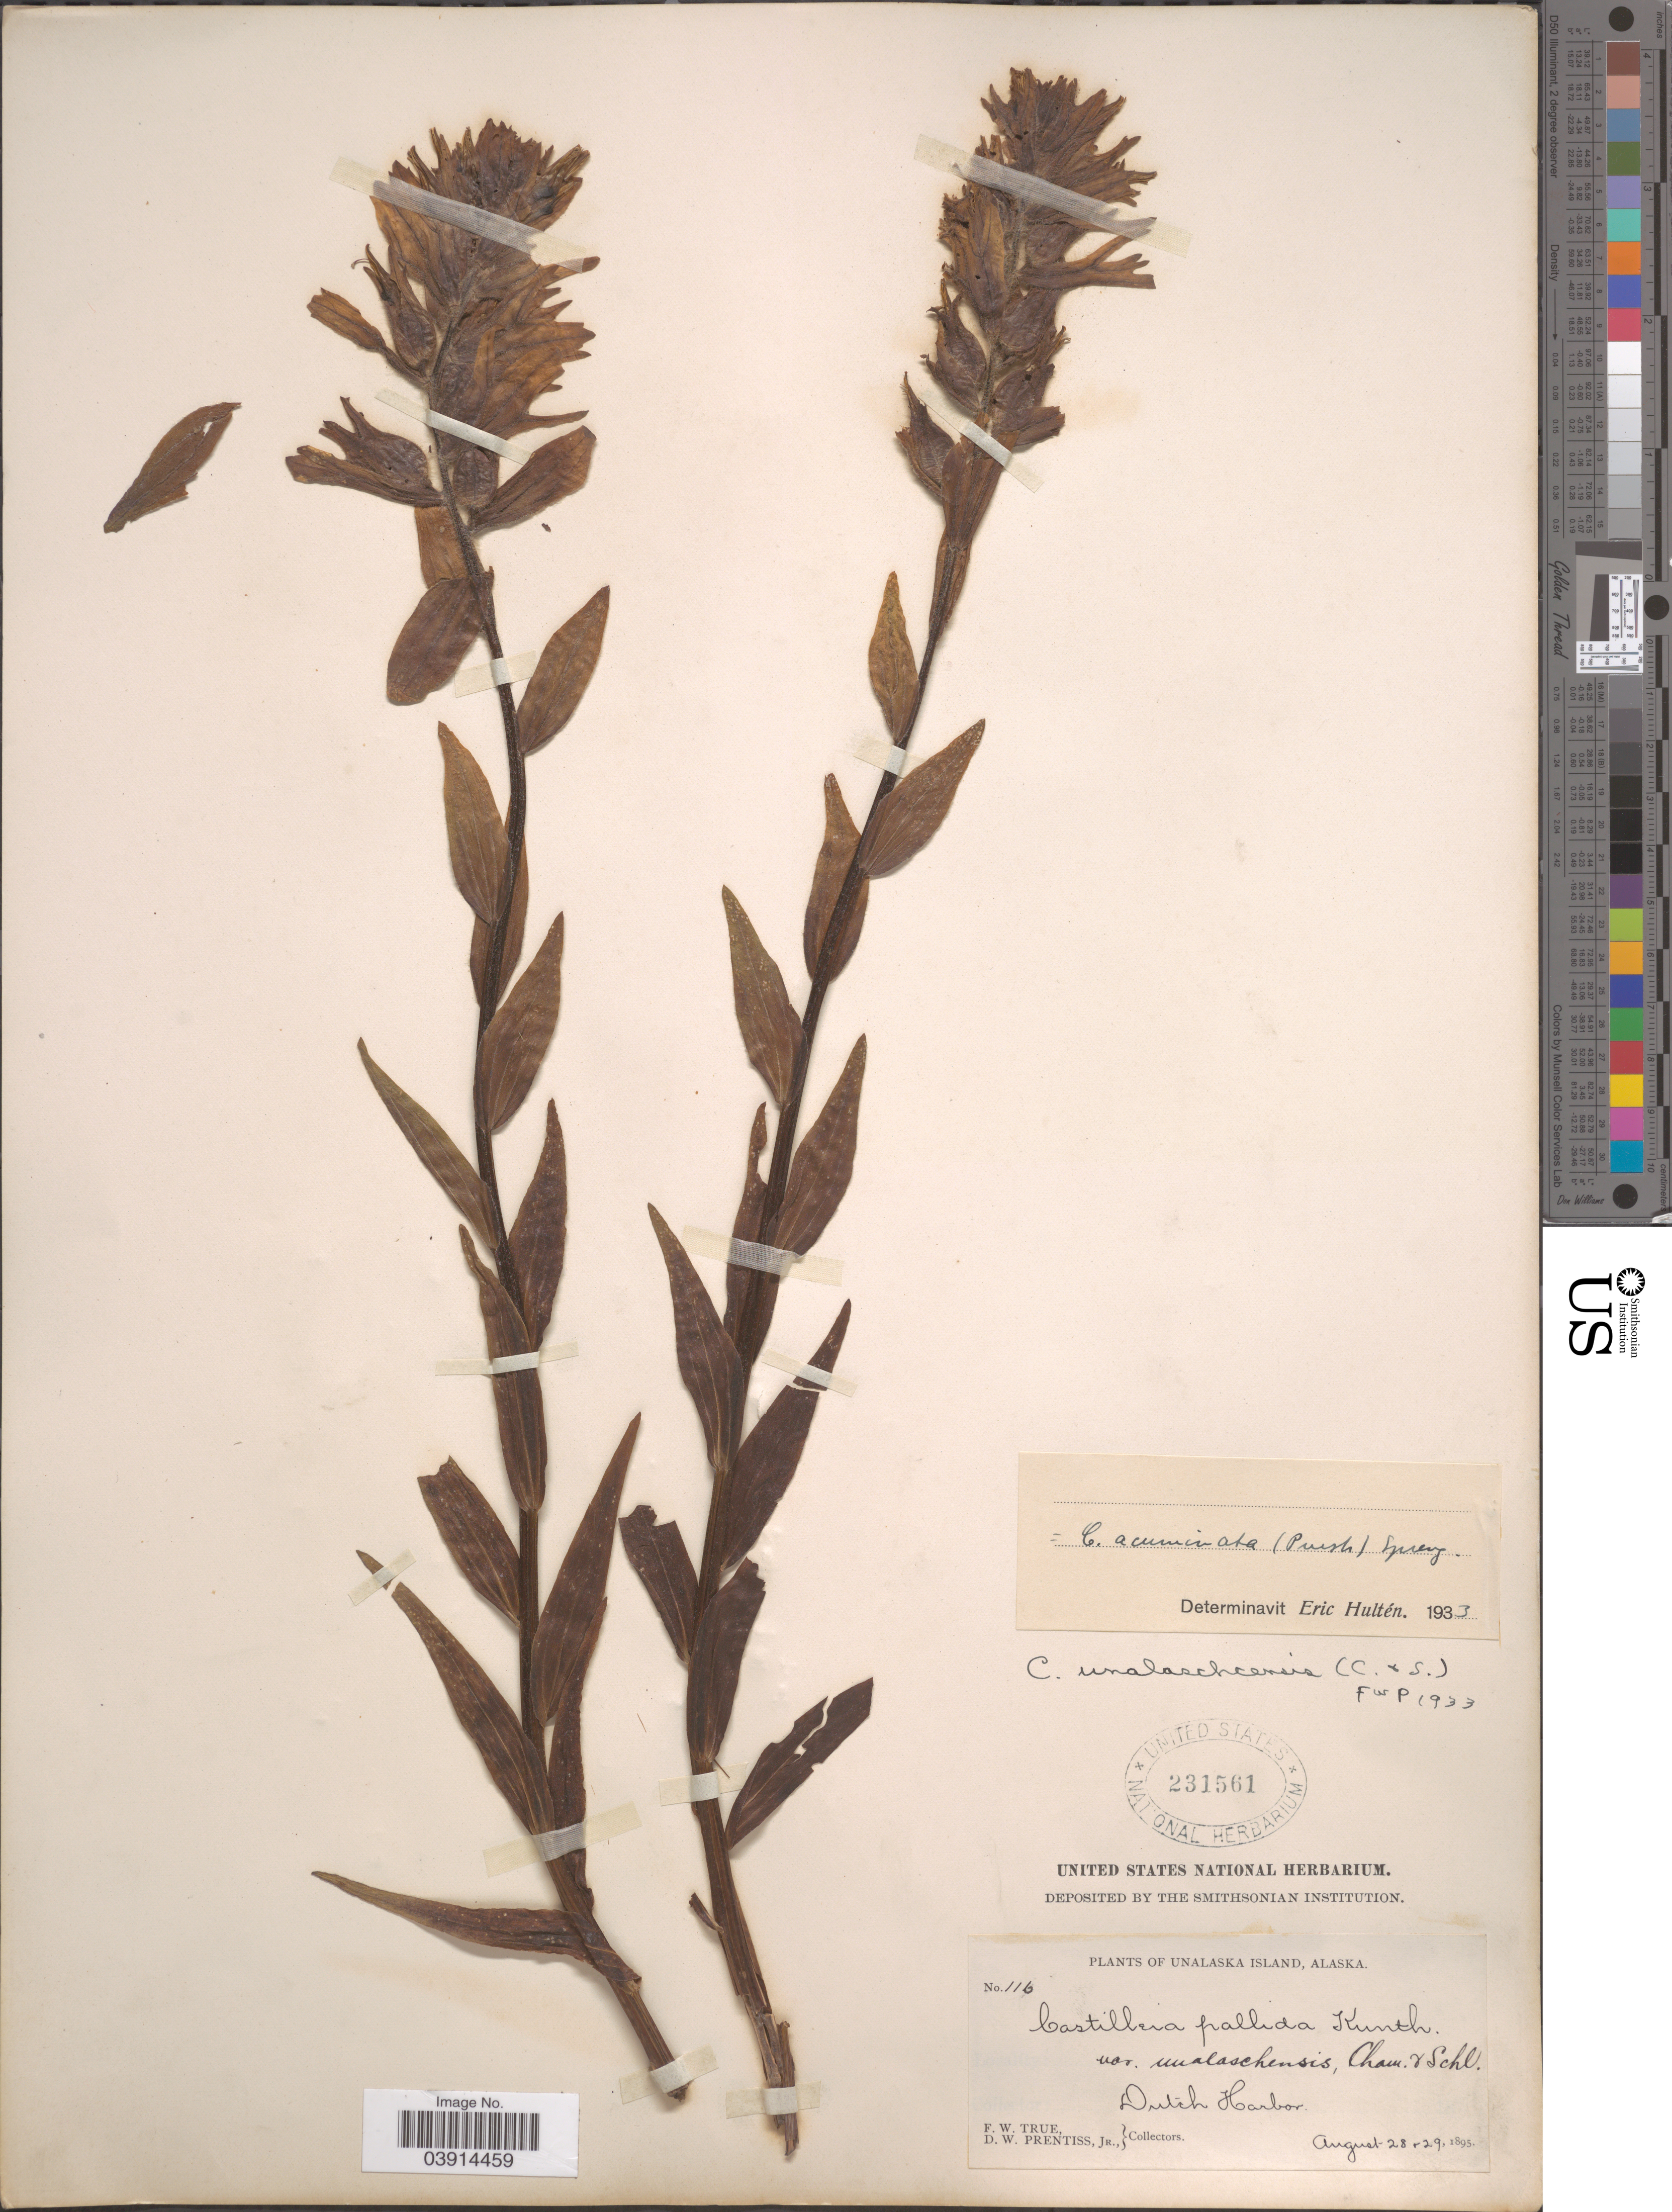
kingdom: Plantae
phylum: Tracheophyta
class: Magnoliopsida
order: Lamiales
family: Orobanchaceae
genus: Castilleja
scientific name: Castilleja unalaschcensis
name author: (Cham. & Schltdl.) Malte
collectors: F. True & D. Prentiss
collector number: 116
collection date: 1895-08-28/1895-08-29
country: United States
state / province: Alaska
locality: Unalaska Island. Dutch Harbor.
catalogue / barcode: US 231561